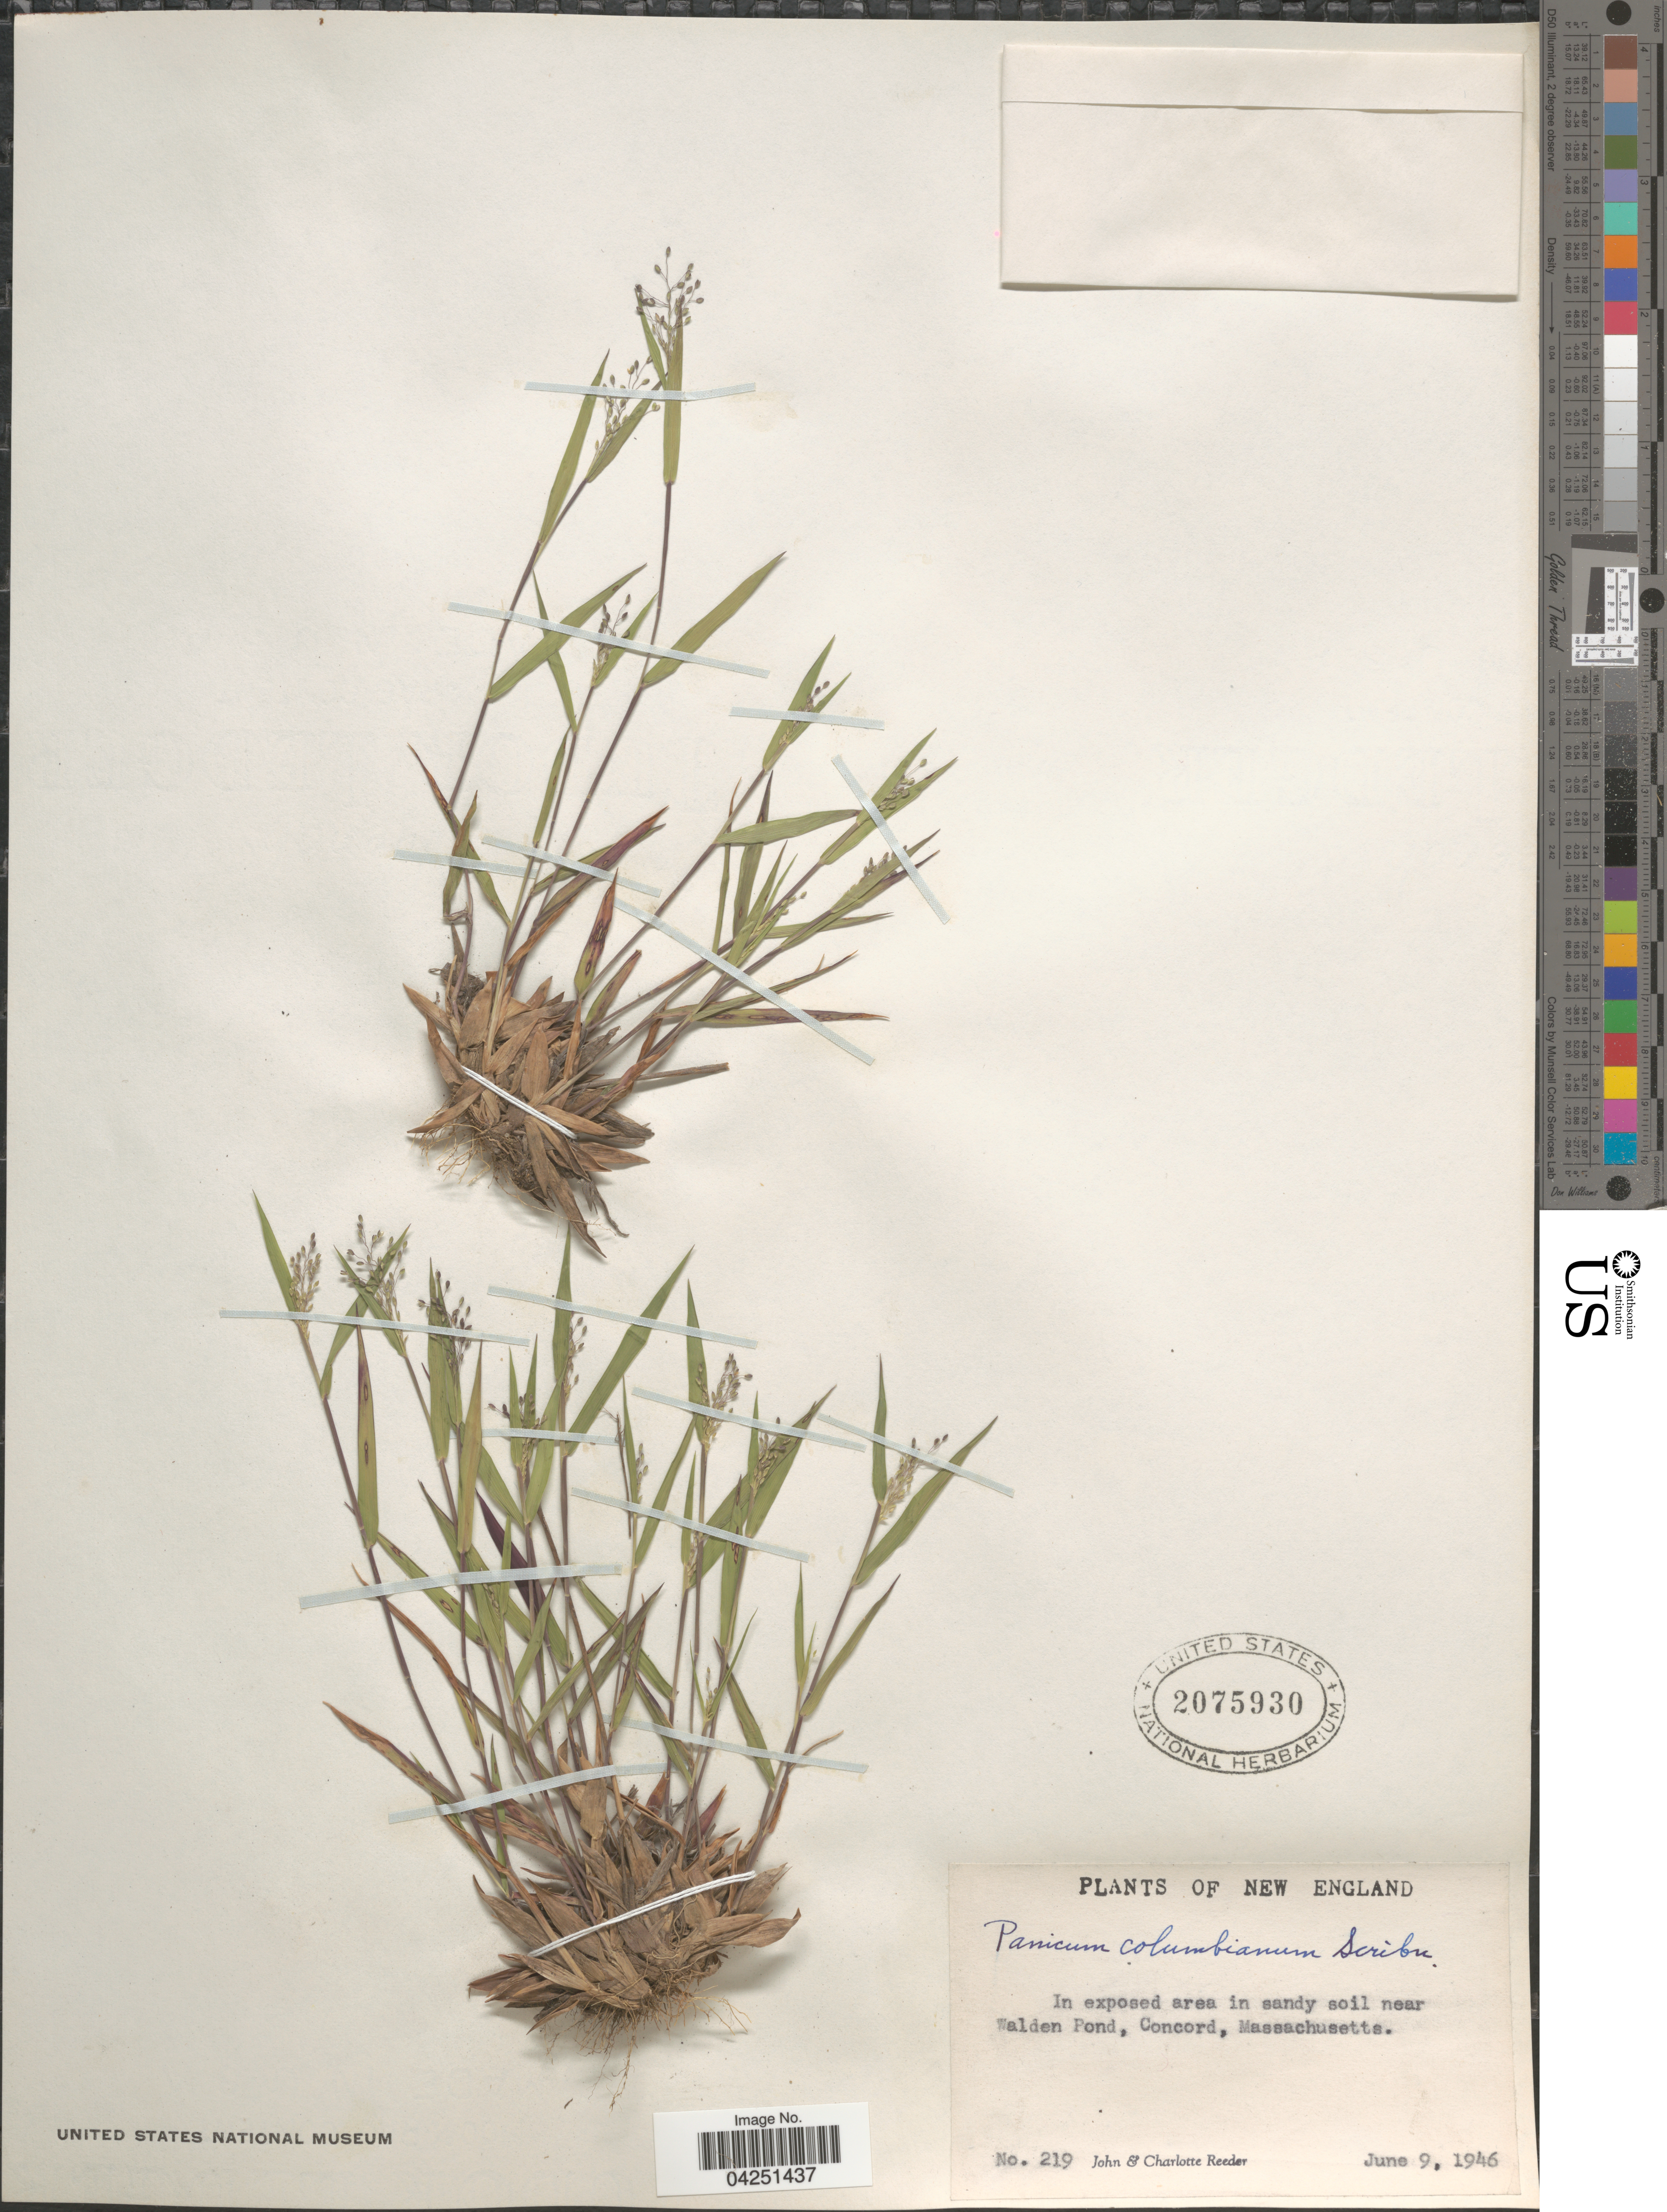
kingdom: Plantae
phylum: Tracheophyta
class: Liliopsida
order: Poales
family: Poaceae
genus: Dichanthelium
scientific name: Dichanthelium acuminatum var. acuminatum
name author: (Sw.) Gould & C.A. Clark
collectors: J. R. Reeder & C. G. Reeder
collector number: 219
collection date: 1946-06-09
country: United States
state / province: Massachusetts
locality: New England. In exposed area in sandy soil near Walden Pond, Concord.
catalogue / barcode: US 2075930